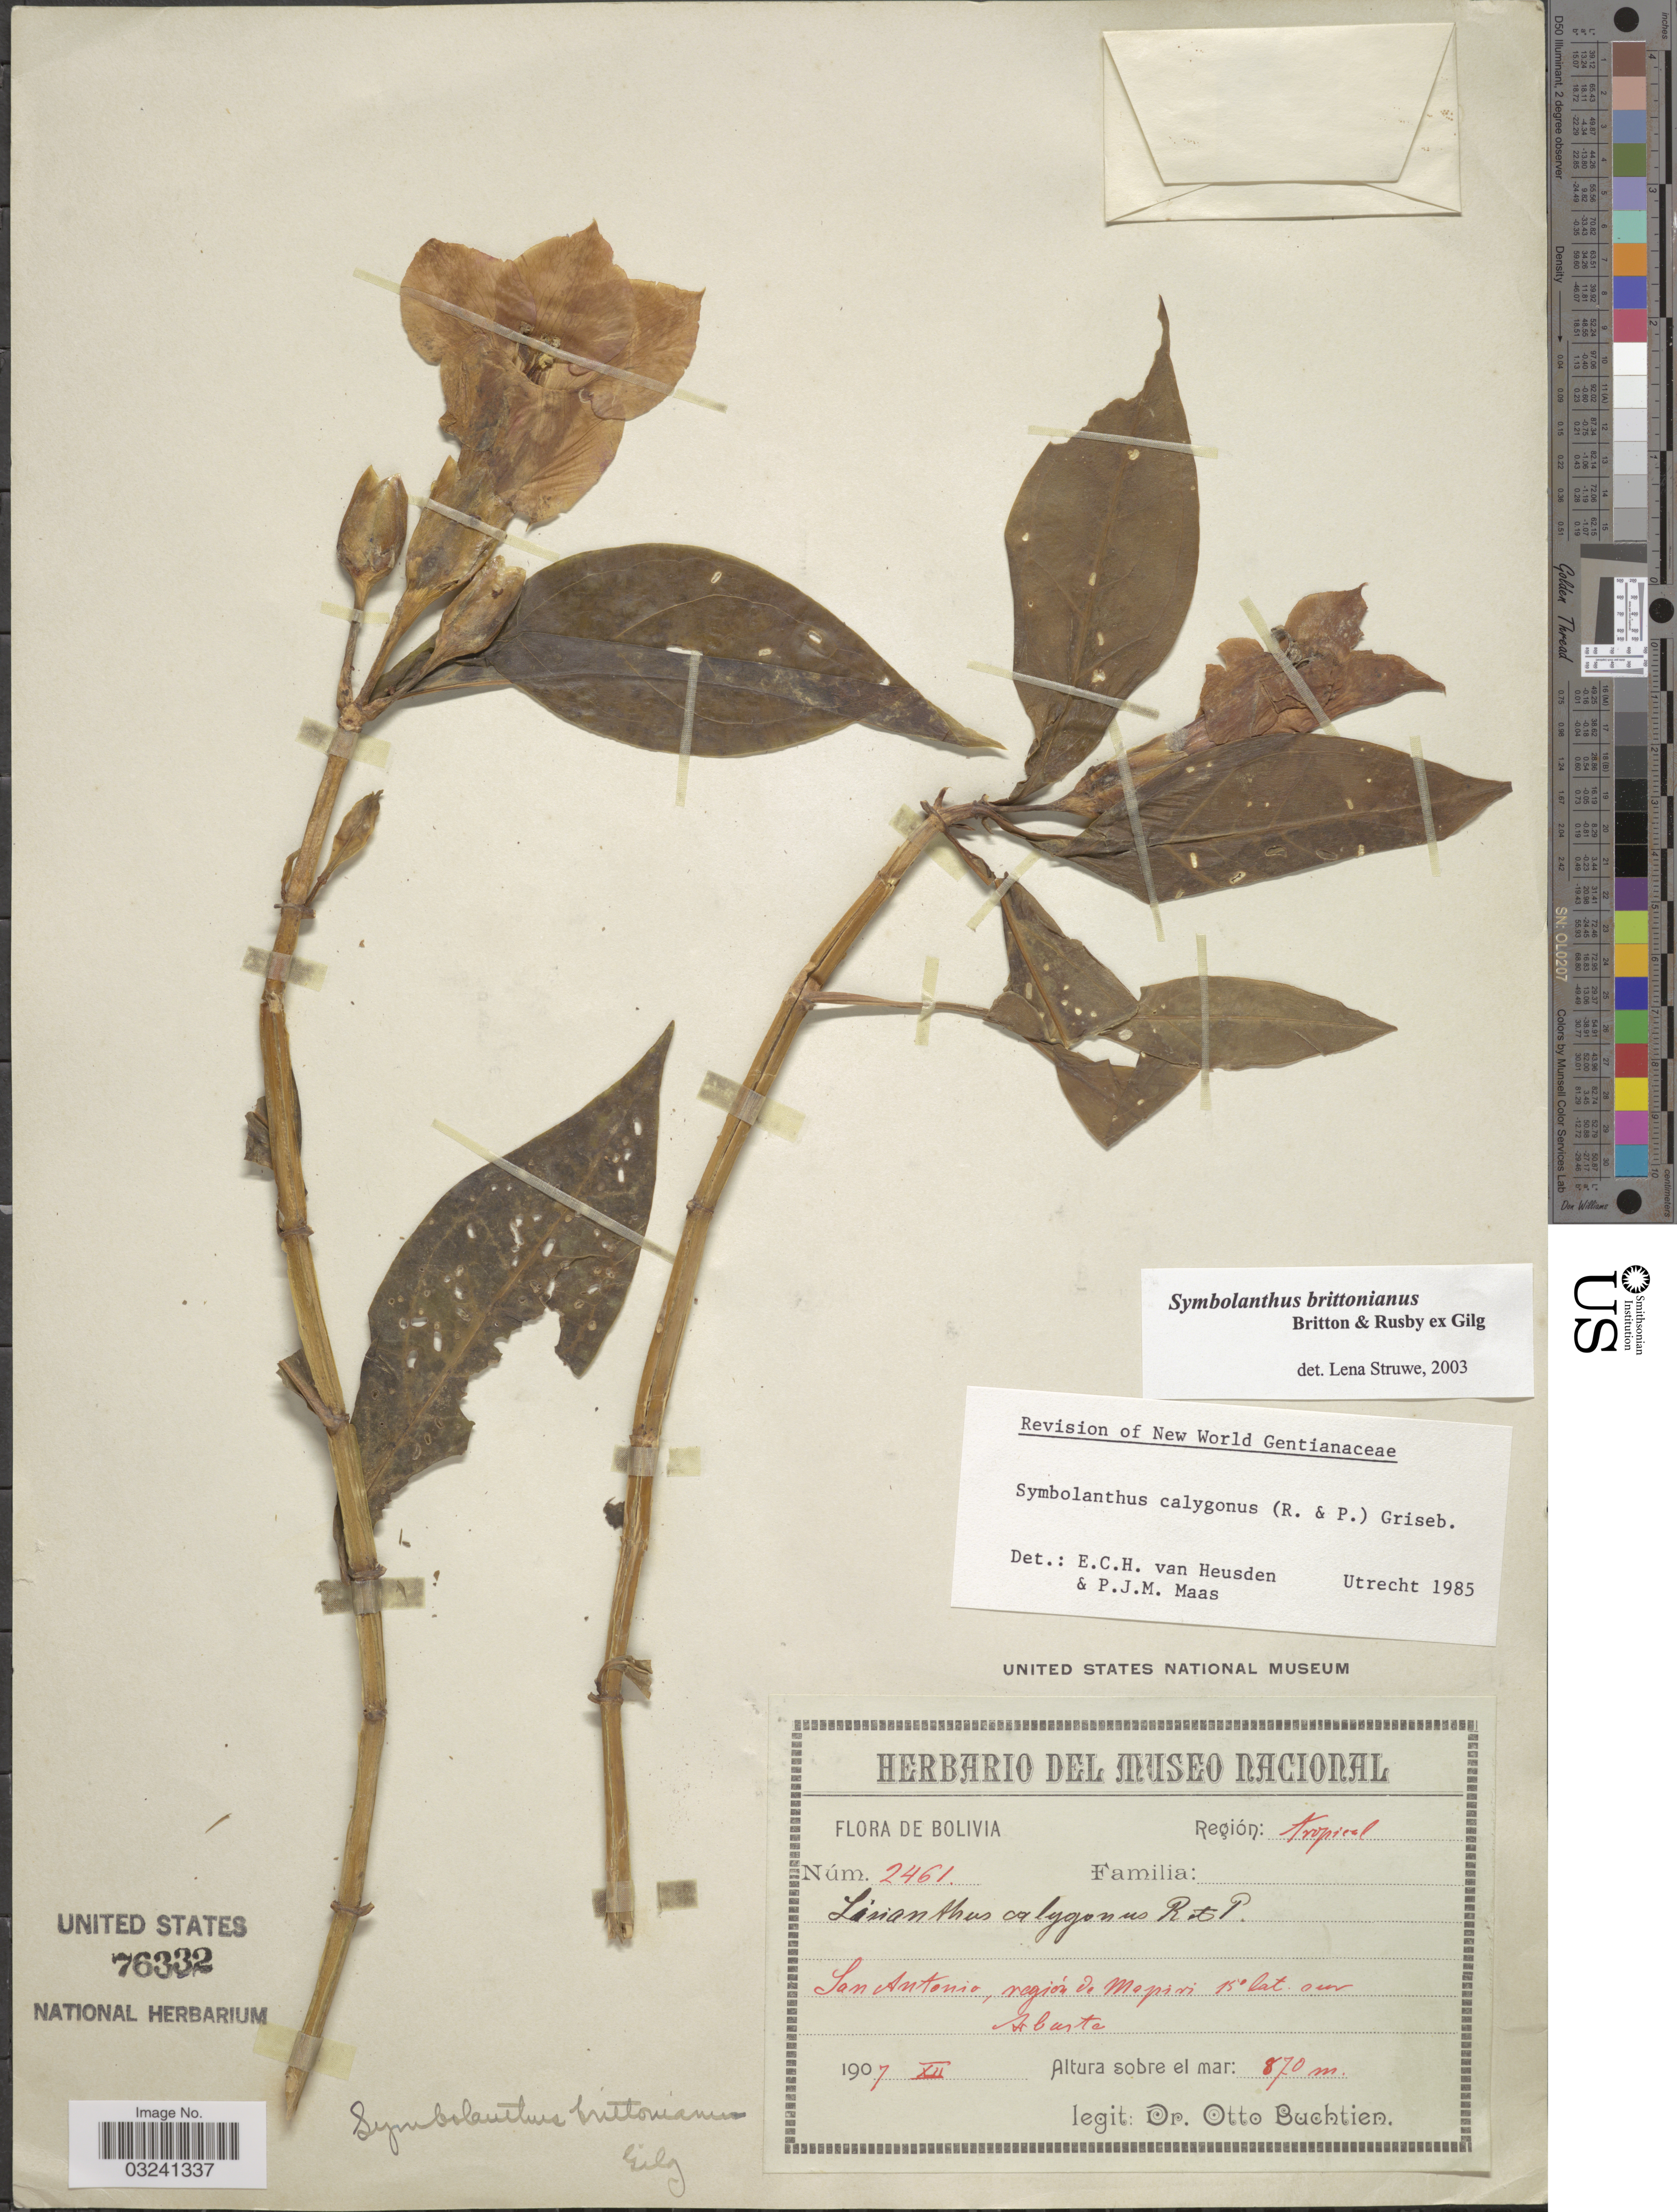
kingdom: Plantae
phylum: Tracheophyta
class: Magnoliopsida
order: Gentianales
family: Gentianaceae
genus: Symbolanthus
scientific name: Symbolanthus brittonianus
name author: Gilg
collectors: O. Buchtien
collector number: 2461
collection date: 1907-12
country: Bolivia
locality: Región: tropical. San Antonio, región de Mapiri 15° lat. sur.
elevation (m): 870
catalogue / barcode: US 76332